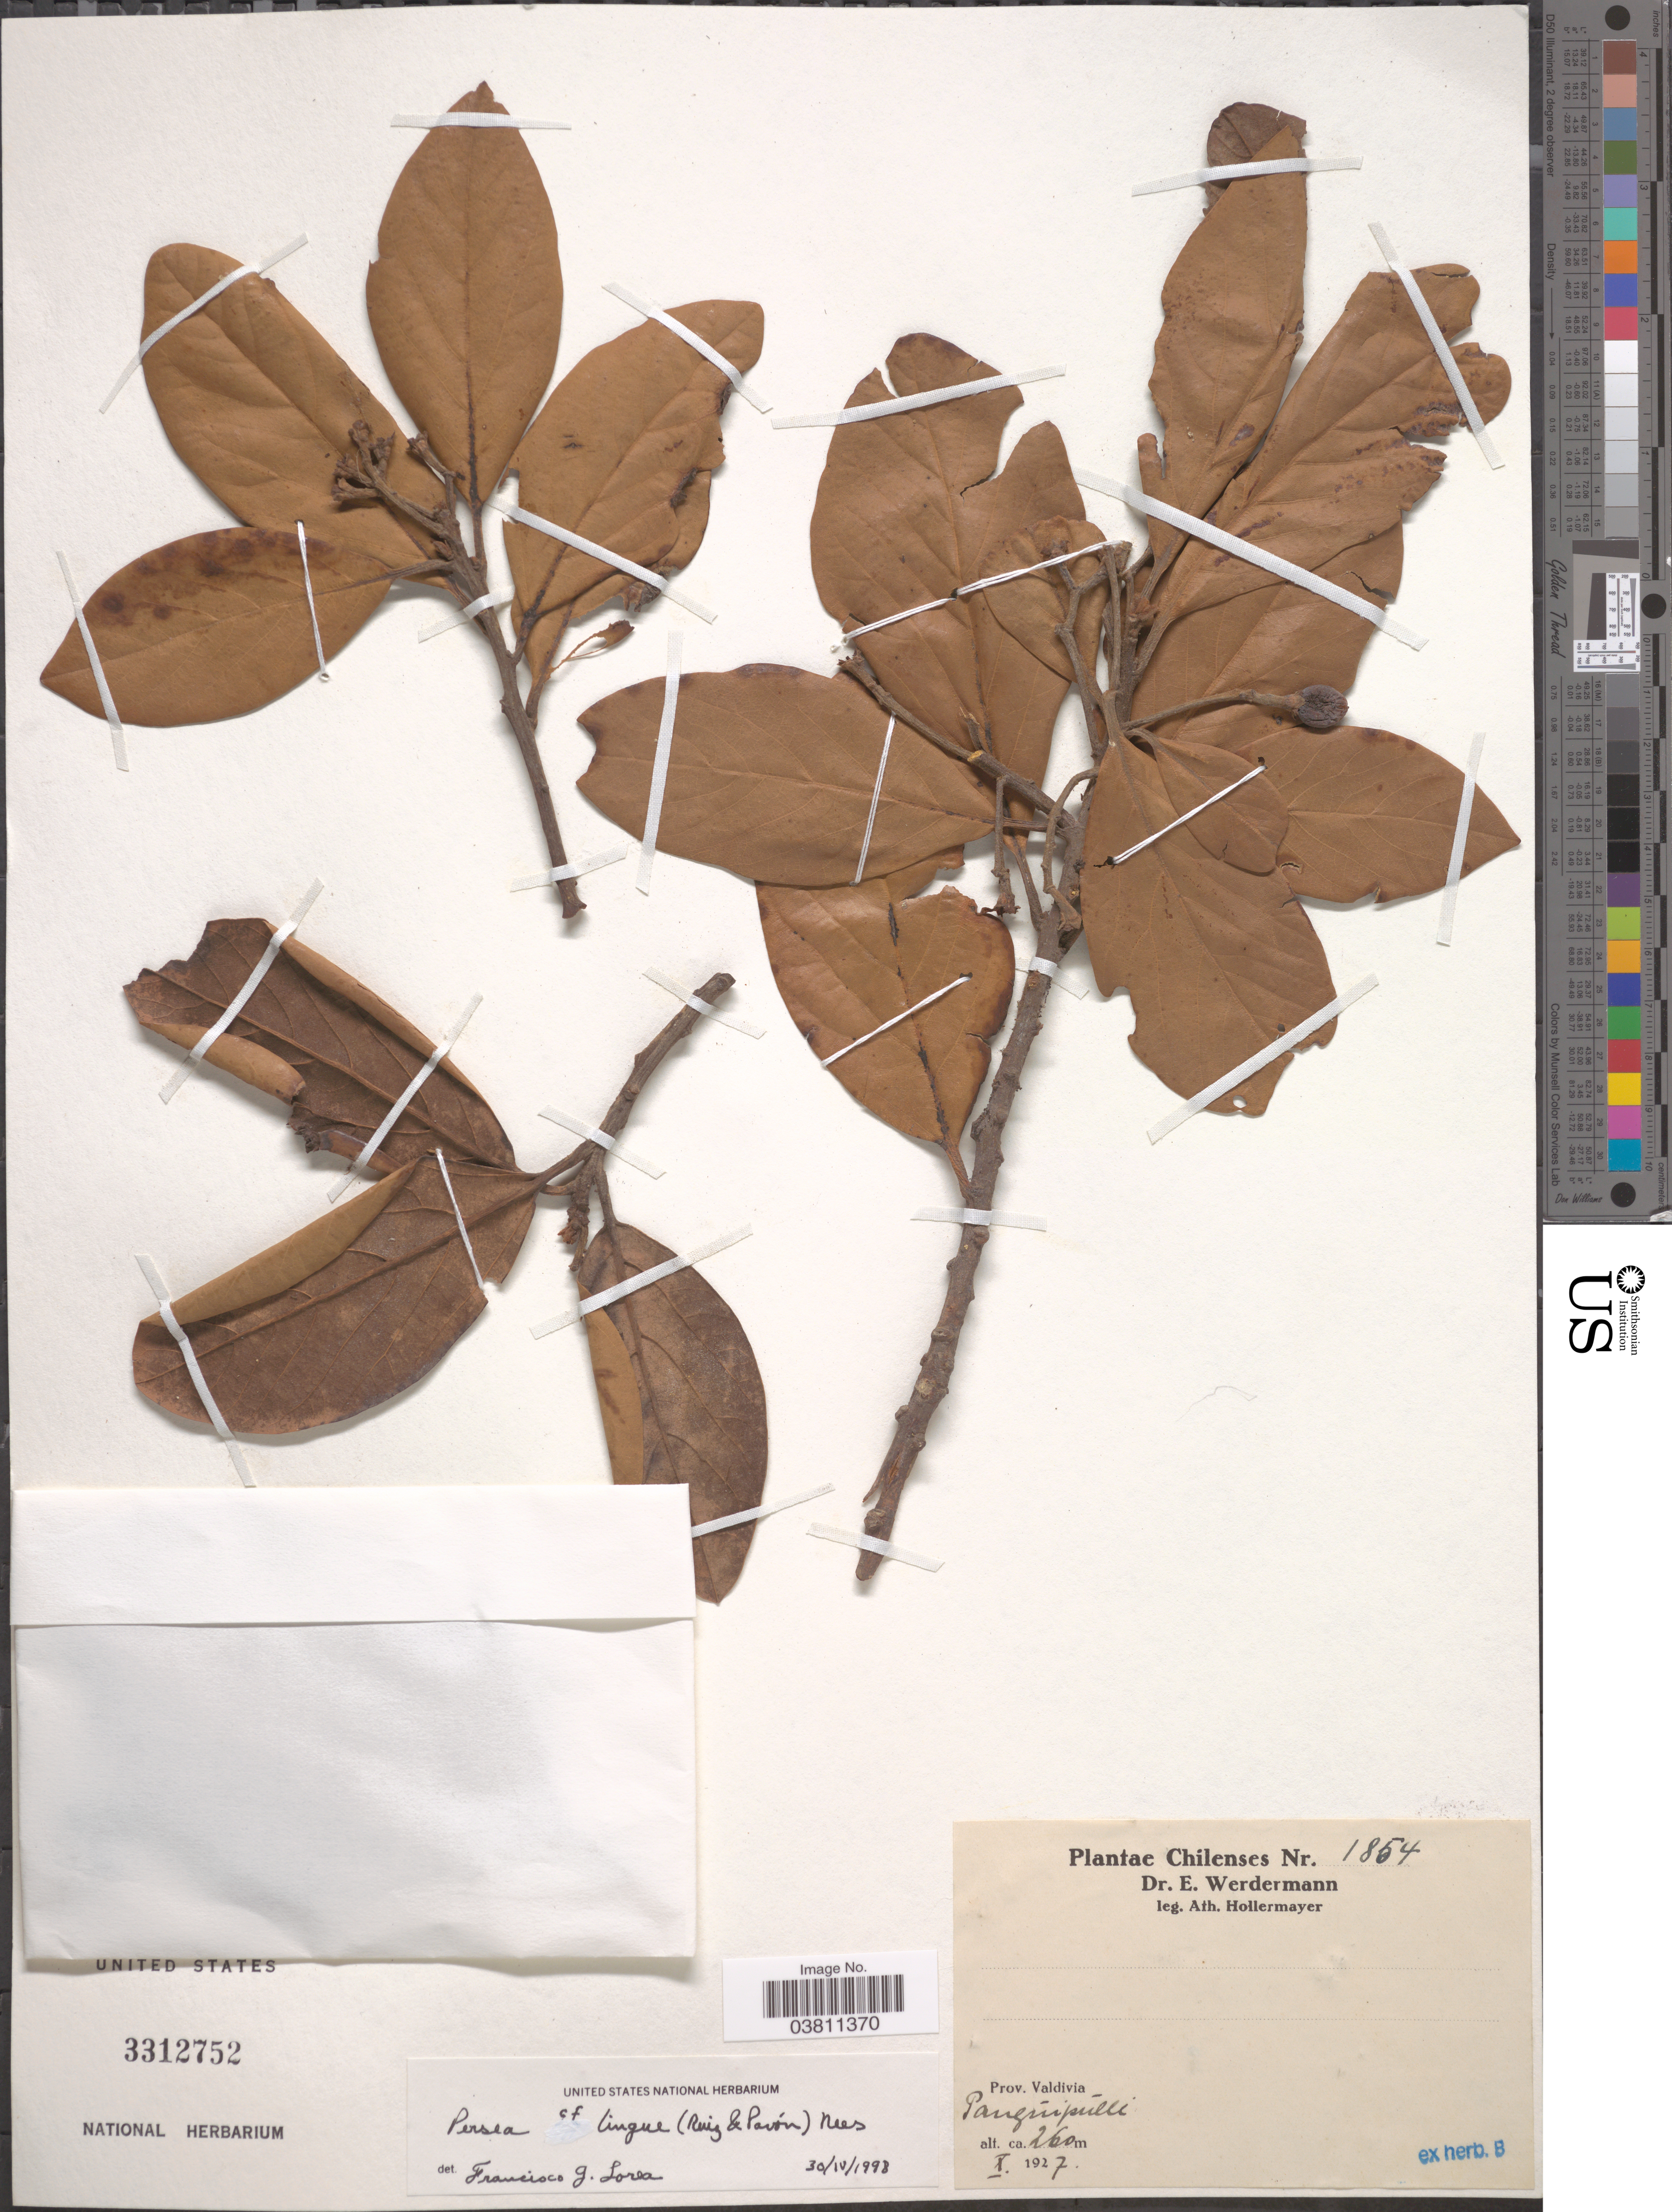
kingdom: Plantae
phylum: Tracheophyta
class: Magnoliopsida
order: Laurales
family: Lauraceae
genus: Persea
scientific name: Persea lingue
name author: Nees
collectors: A. Hollermayer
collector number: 1854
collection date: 1927-10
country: Chile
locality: Prov. Valdivia, Panguipulli.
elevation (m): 260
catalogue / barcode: US 3312752